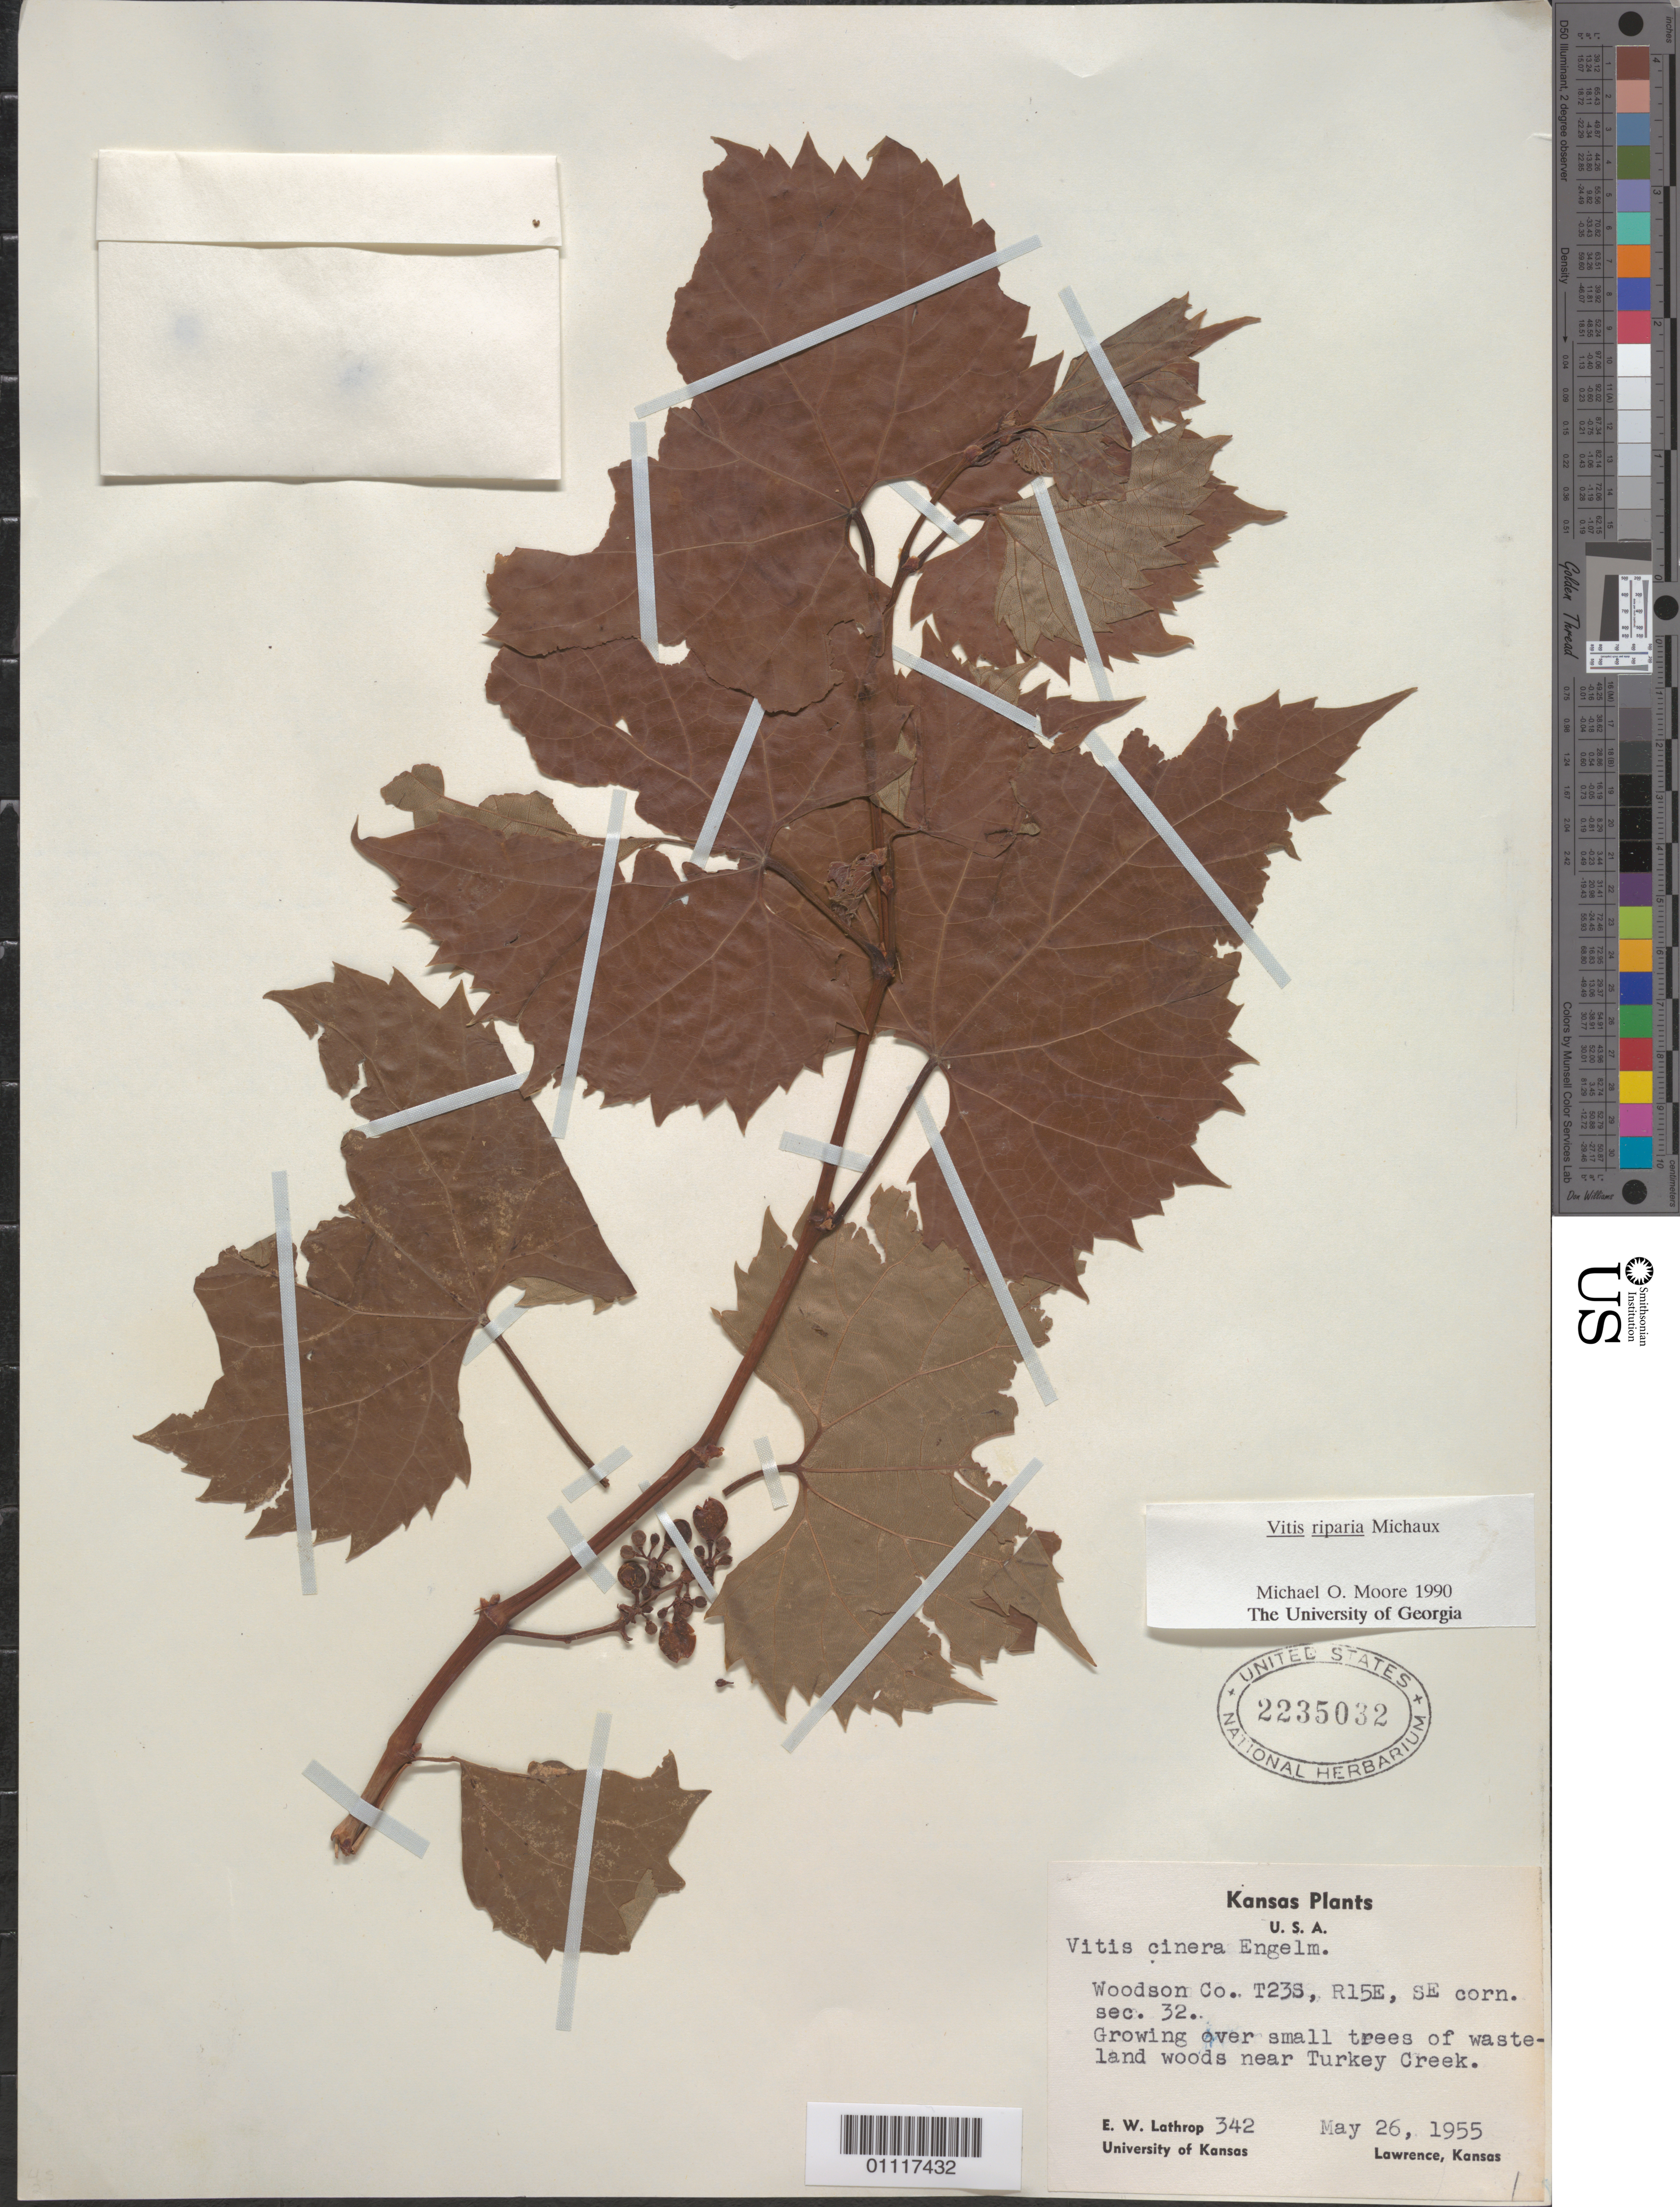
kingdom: Plantae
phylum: Tracheophyta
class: Magnoliopsida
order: Vitales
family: Vitaceae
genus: Vitis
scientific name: Vitis riparia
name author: Michx.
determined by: Moore, M. O.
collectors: E. W. Lathrop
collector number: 342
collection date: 1955-05-26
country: United States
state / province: Kansas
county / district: Woodson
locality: T23S, R15E, SE corn. sec. 32. Near Turkey Creek, Lawrence.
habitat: small trees of wasteland woods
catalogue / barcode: US 2235032